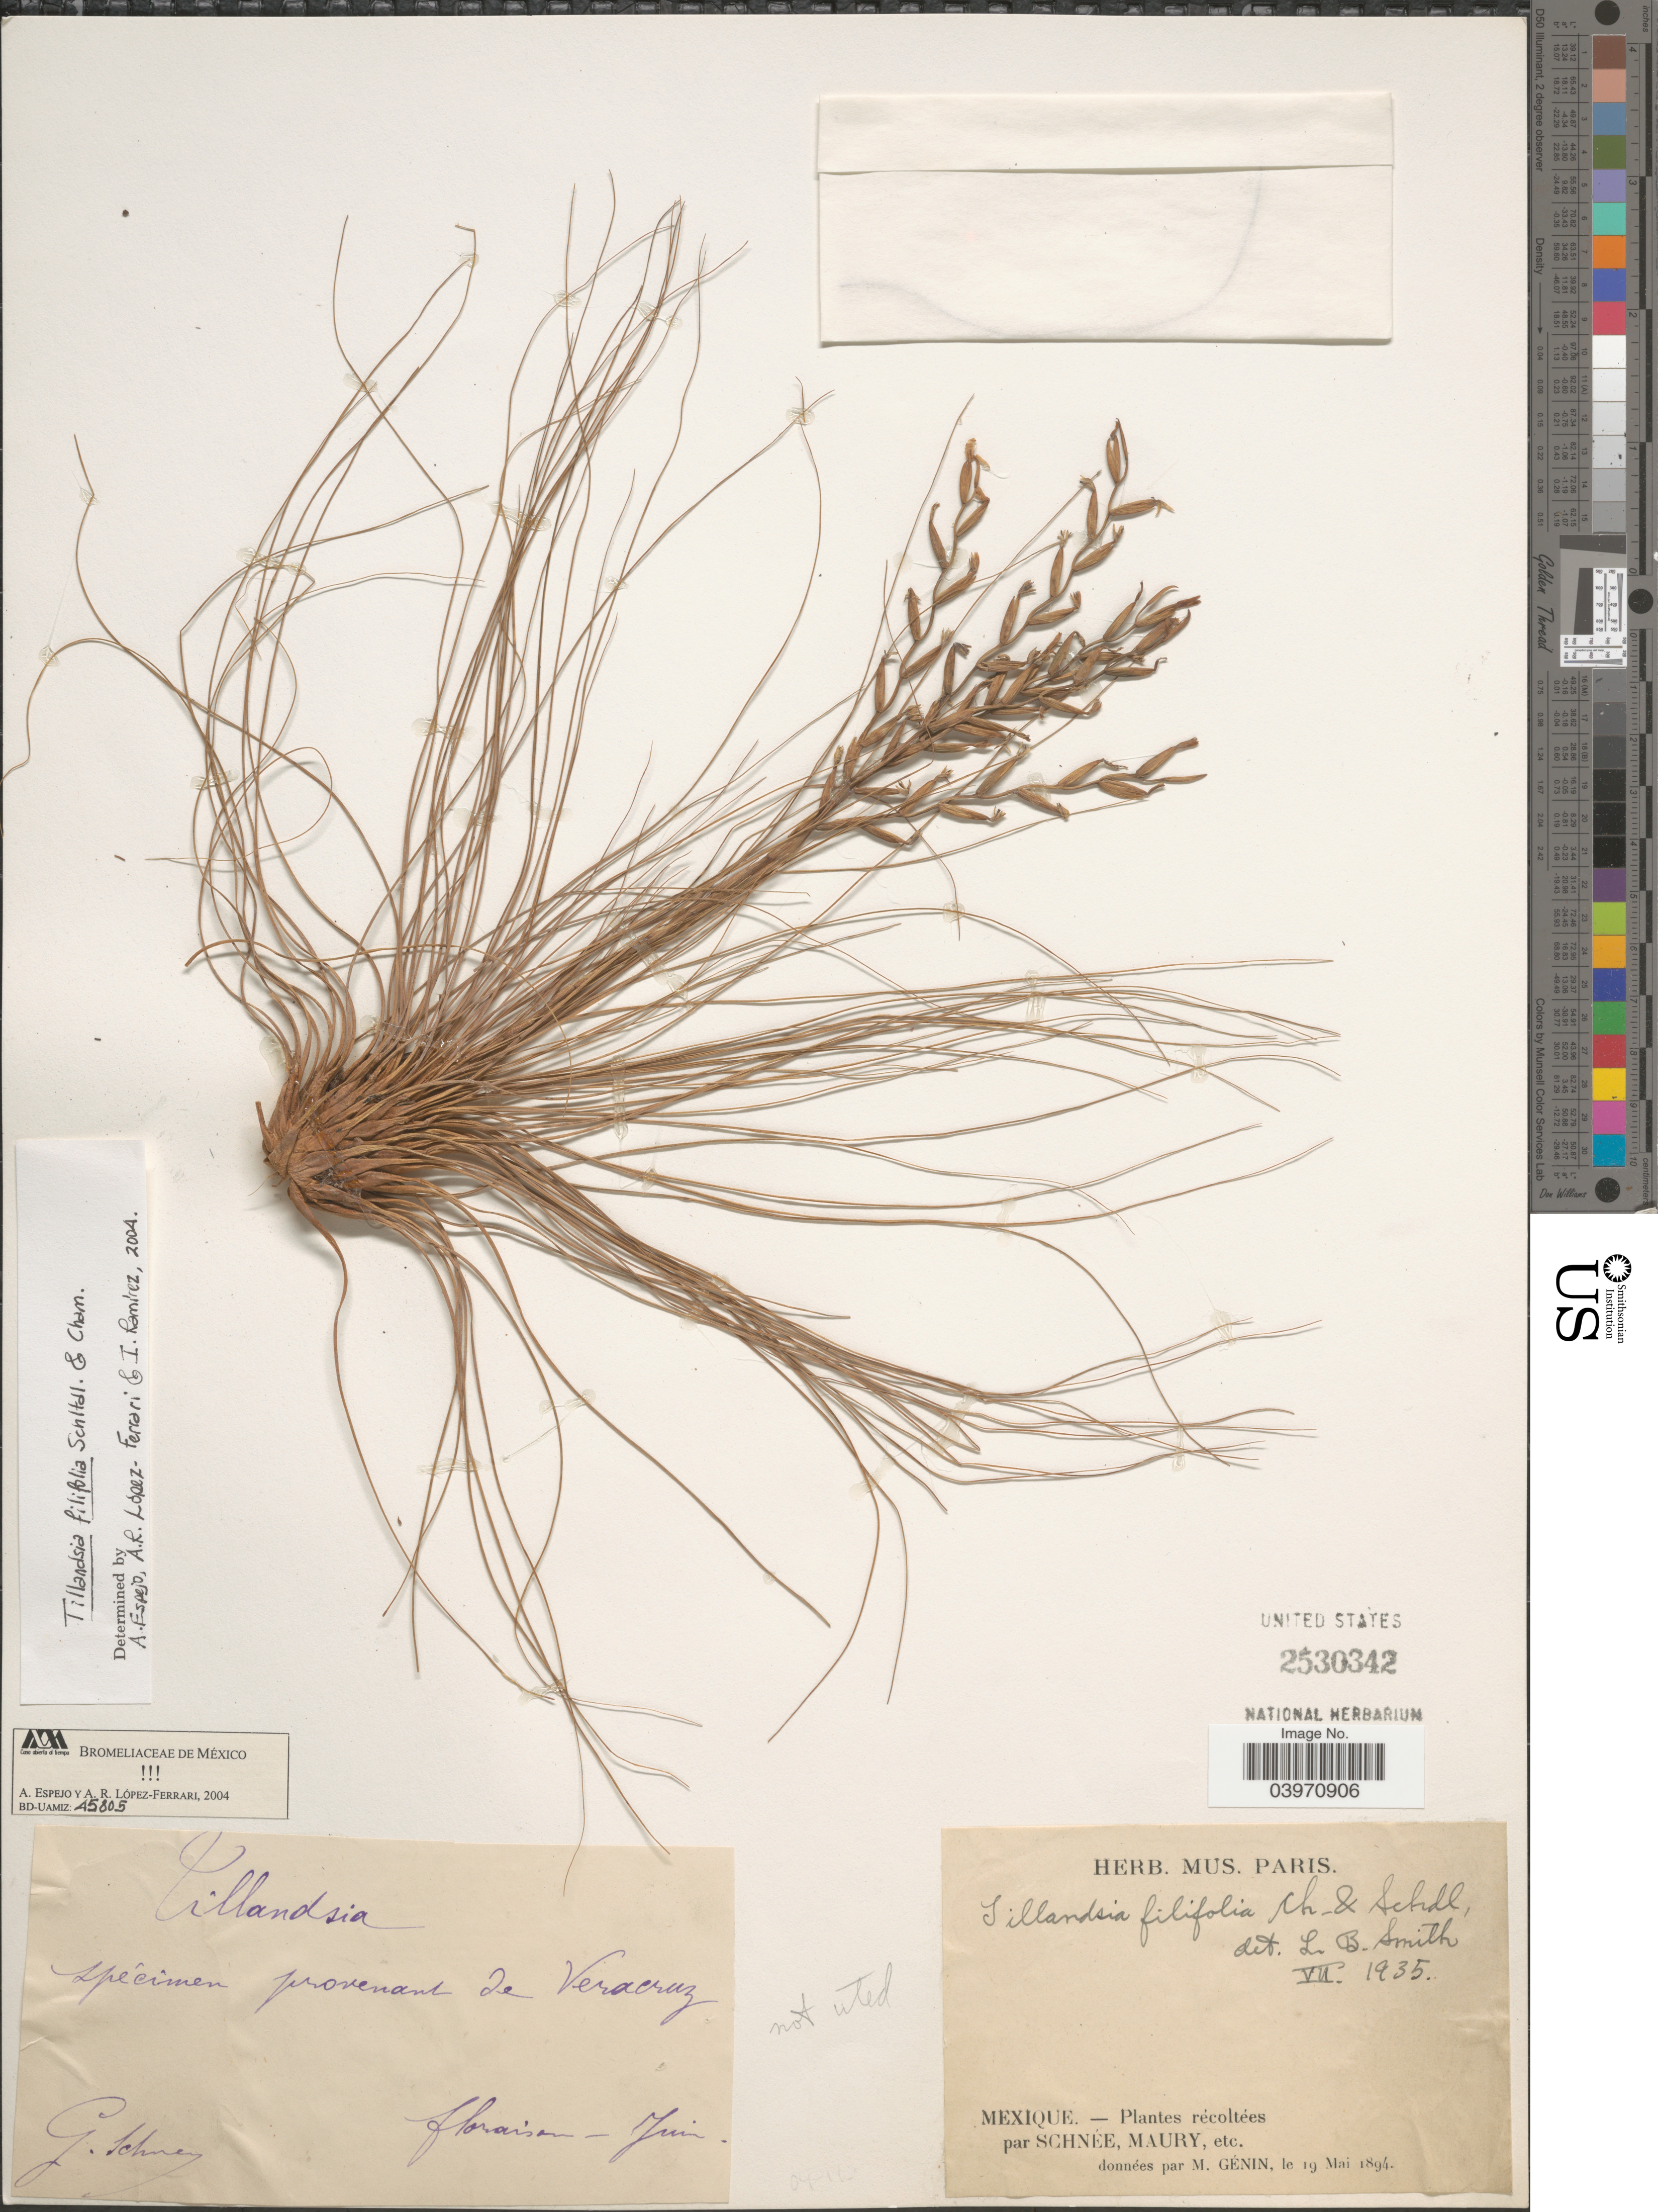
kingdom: Plantae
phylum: Tracheophyta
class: Liliopsida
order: Poales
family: Bromeliaceae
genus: Tillandsia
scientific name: Tillandsia filifolia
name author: Schltdl. & Cham.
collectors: G. Schnée, Maury, -- & et al.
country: Mexico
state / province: Veracruz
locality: Provenant de Veracruz.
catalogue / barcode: US 2530342